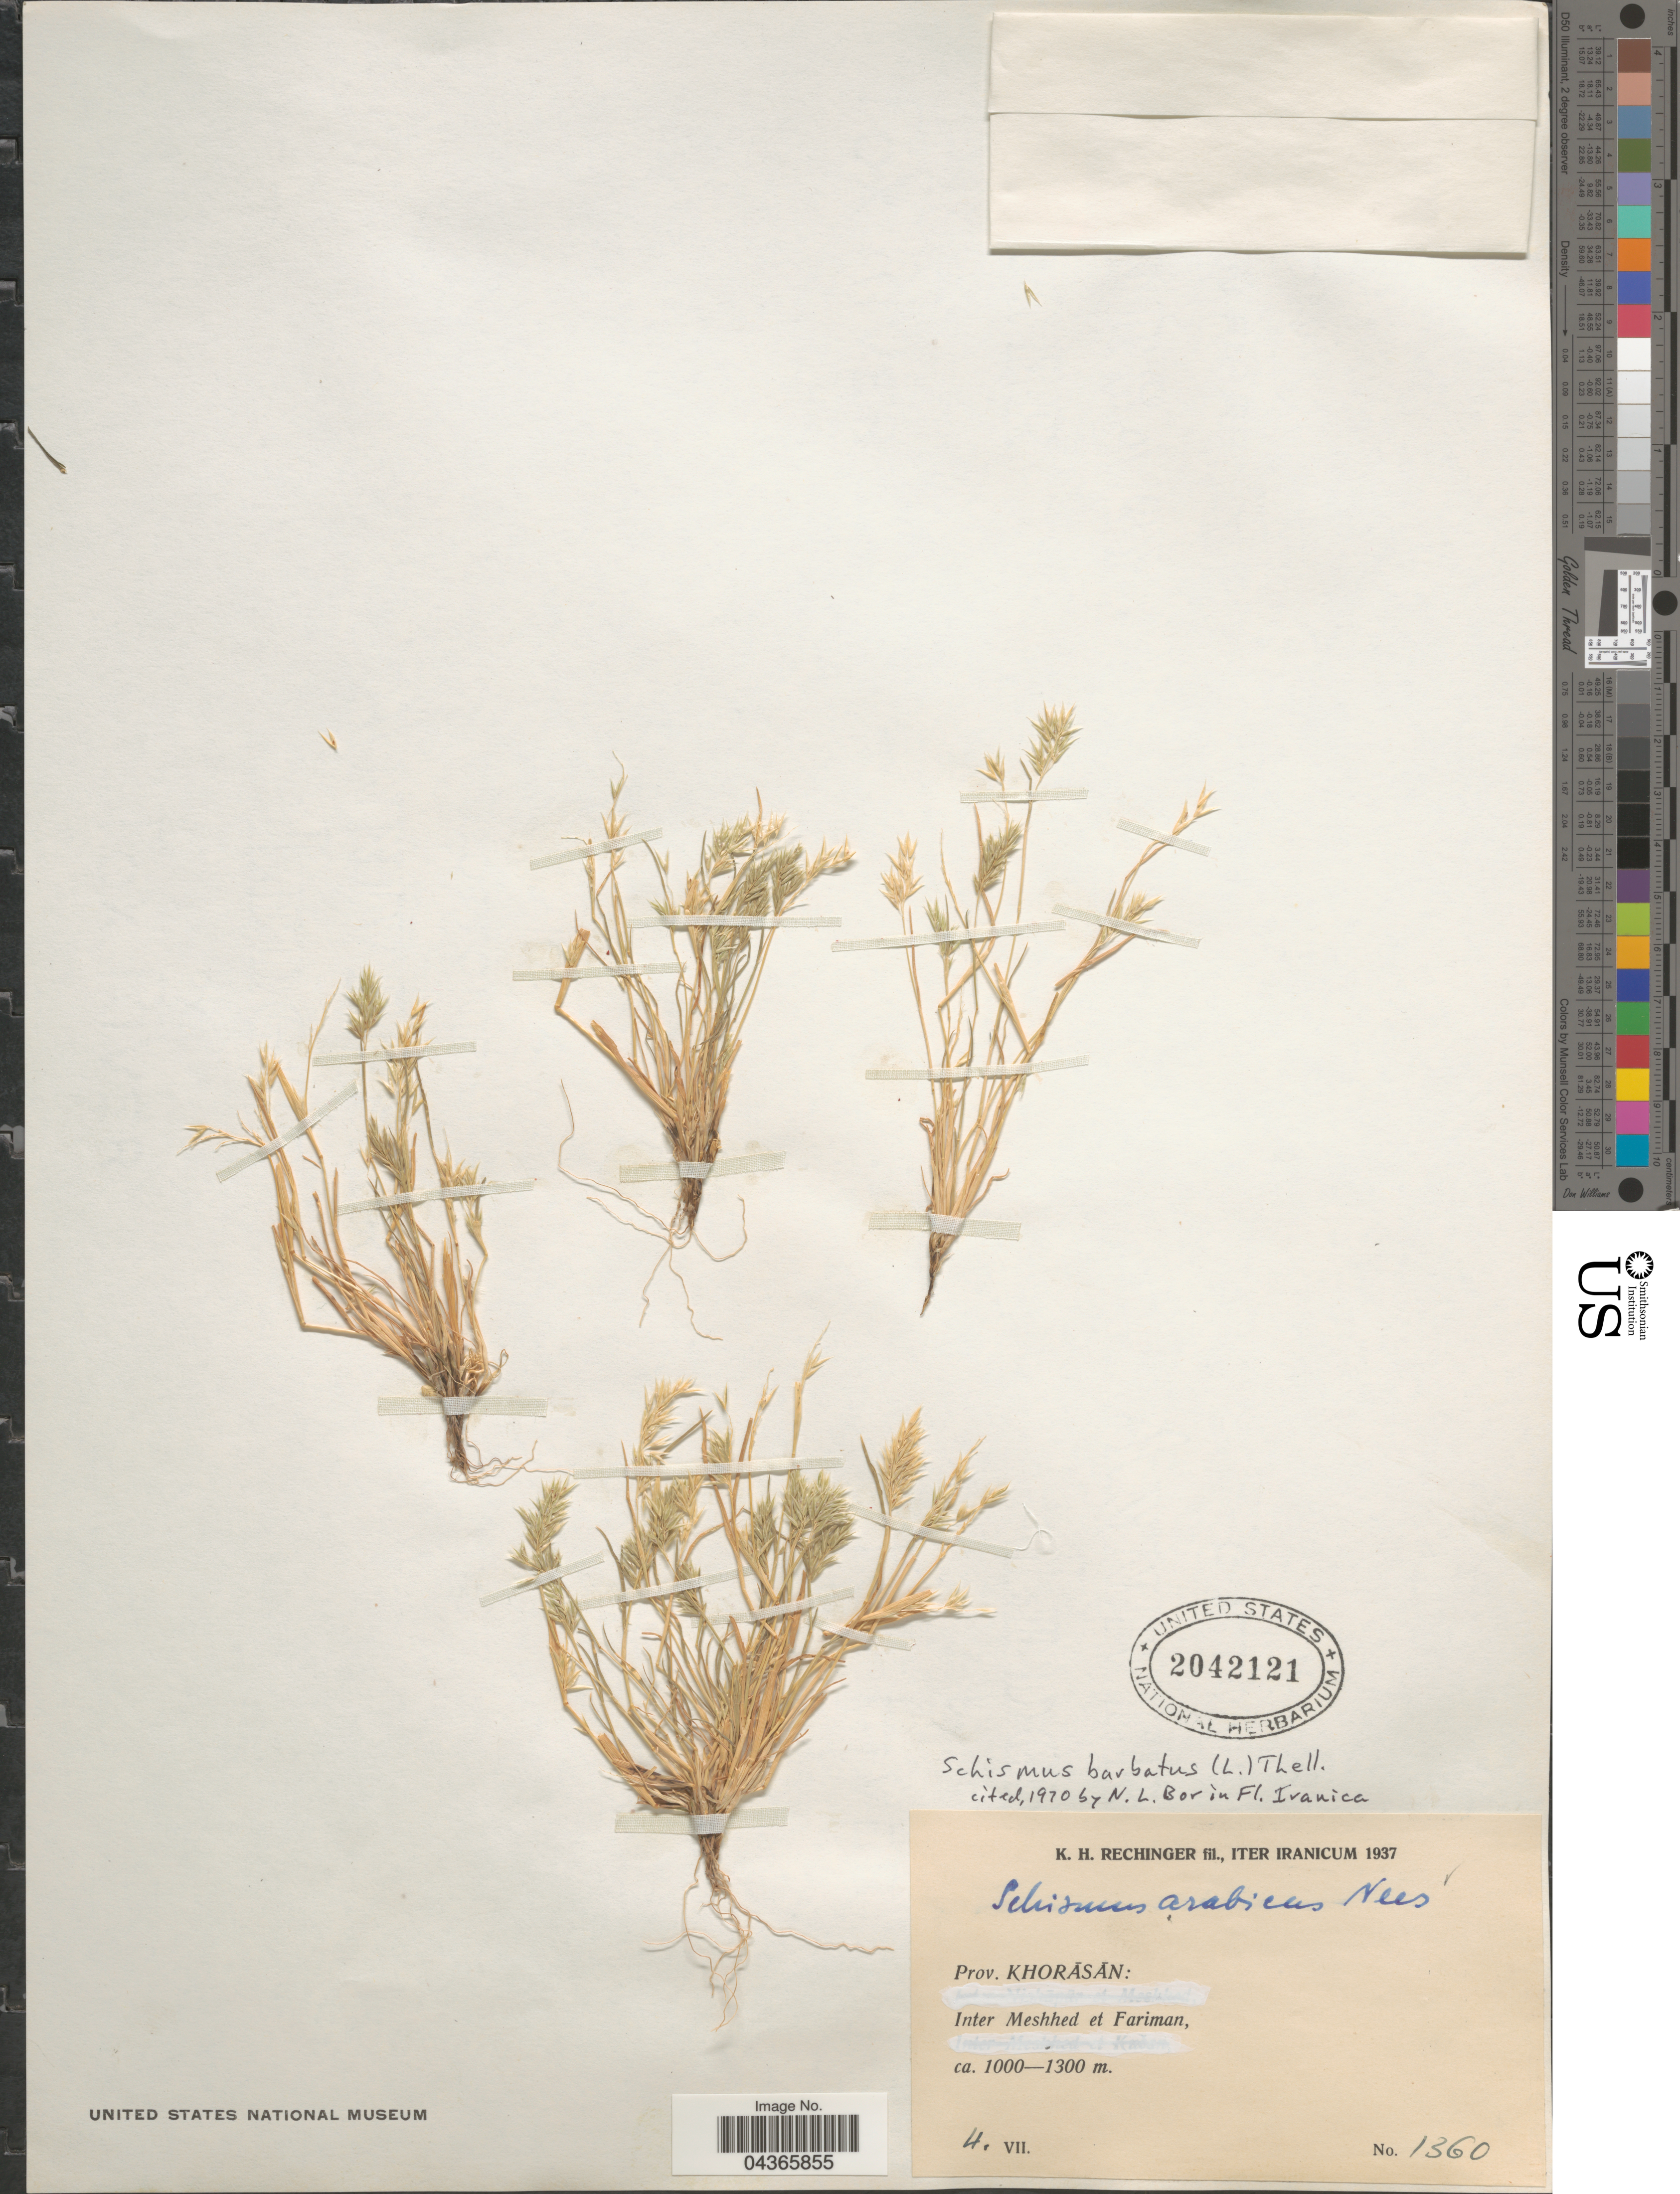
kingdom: Plantae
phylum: Tracheophyta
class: Liliopsida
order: Poales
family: Poaceae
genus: Schismus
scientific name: Schismus barbatus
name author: (L.) Thell.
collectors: K. H. Rechinger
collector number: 1360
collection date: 1937-07-04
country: Iran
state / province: Khorasan [obsolete]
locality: Iter Iranicum 1937. Prov. Khorāsān: Inter Meshed et Fariman.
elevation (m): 1000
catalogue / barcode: US 2042121